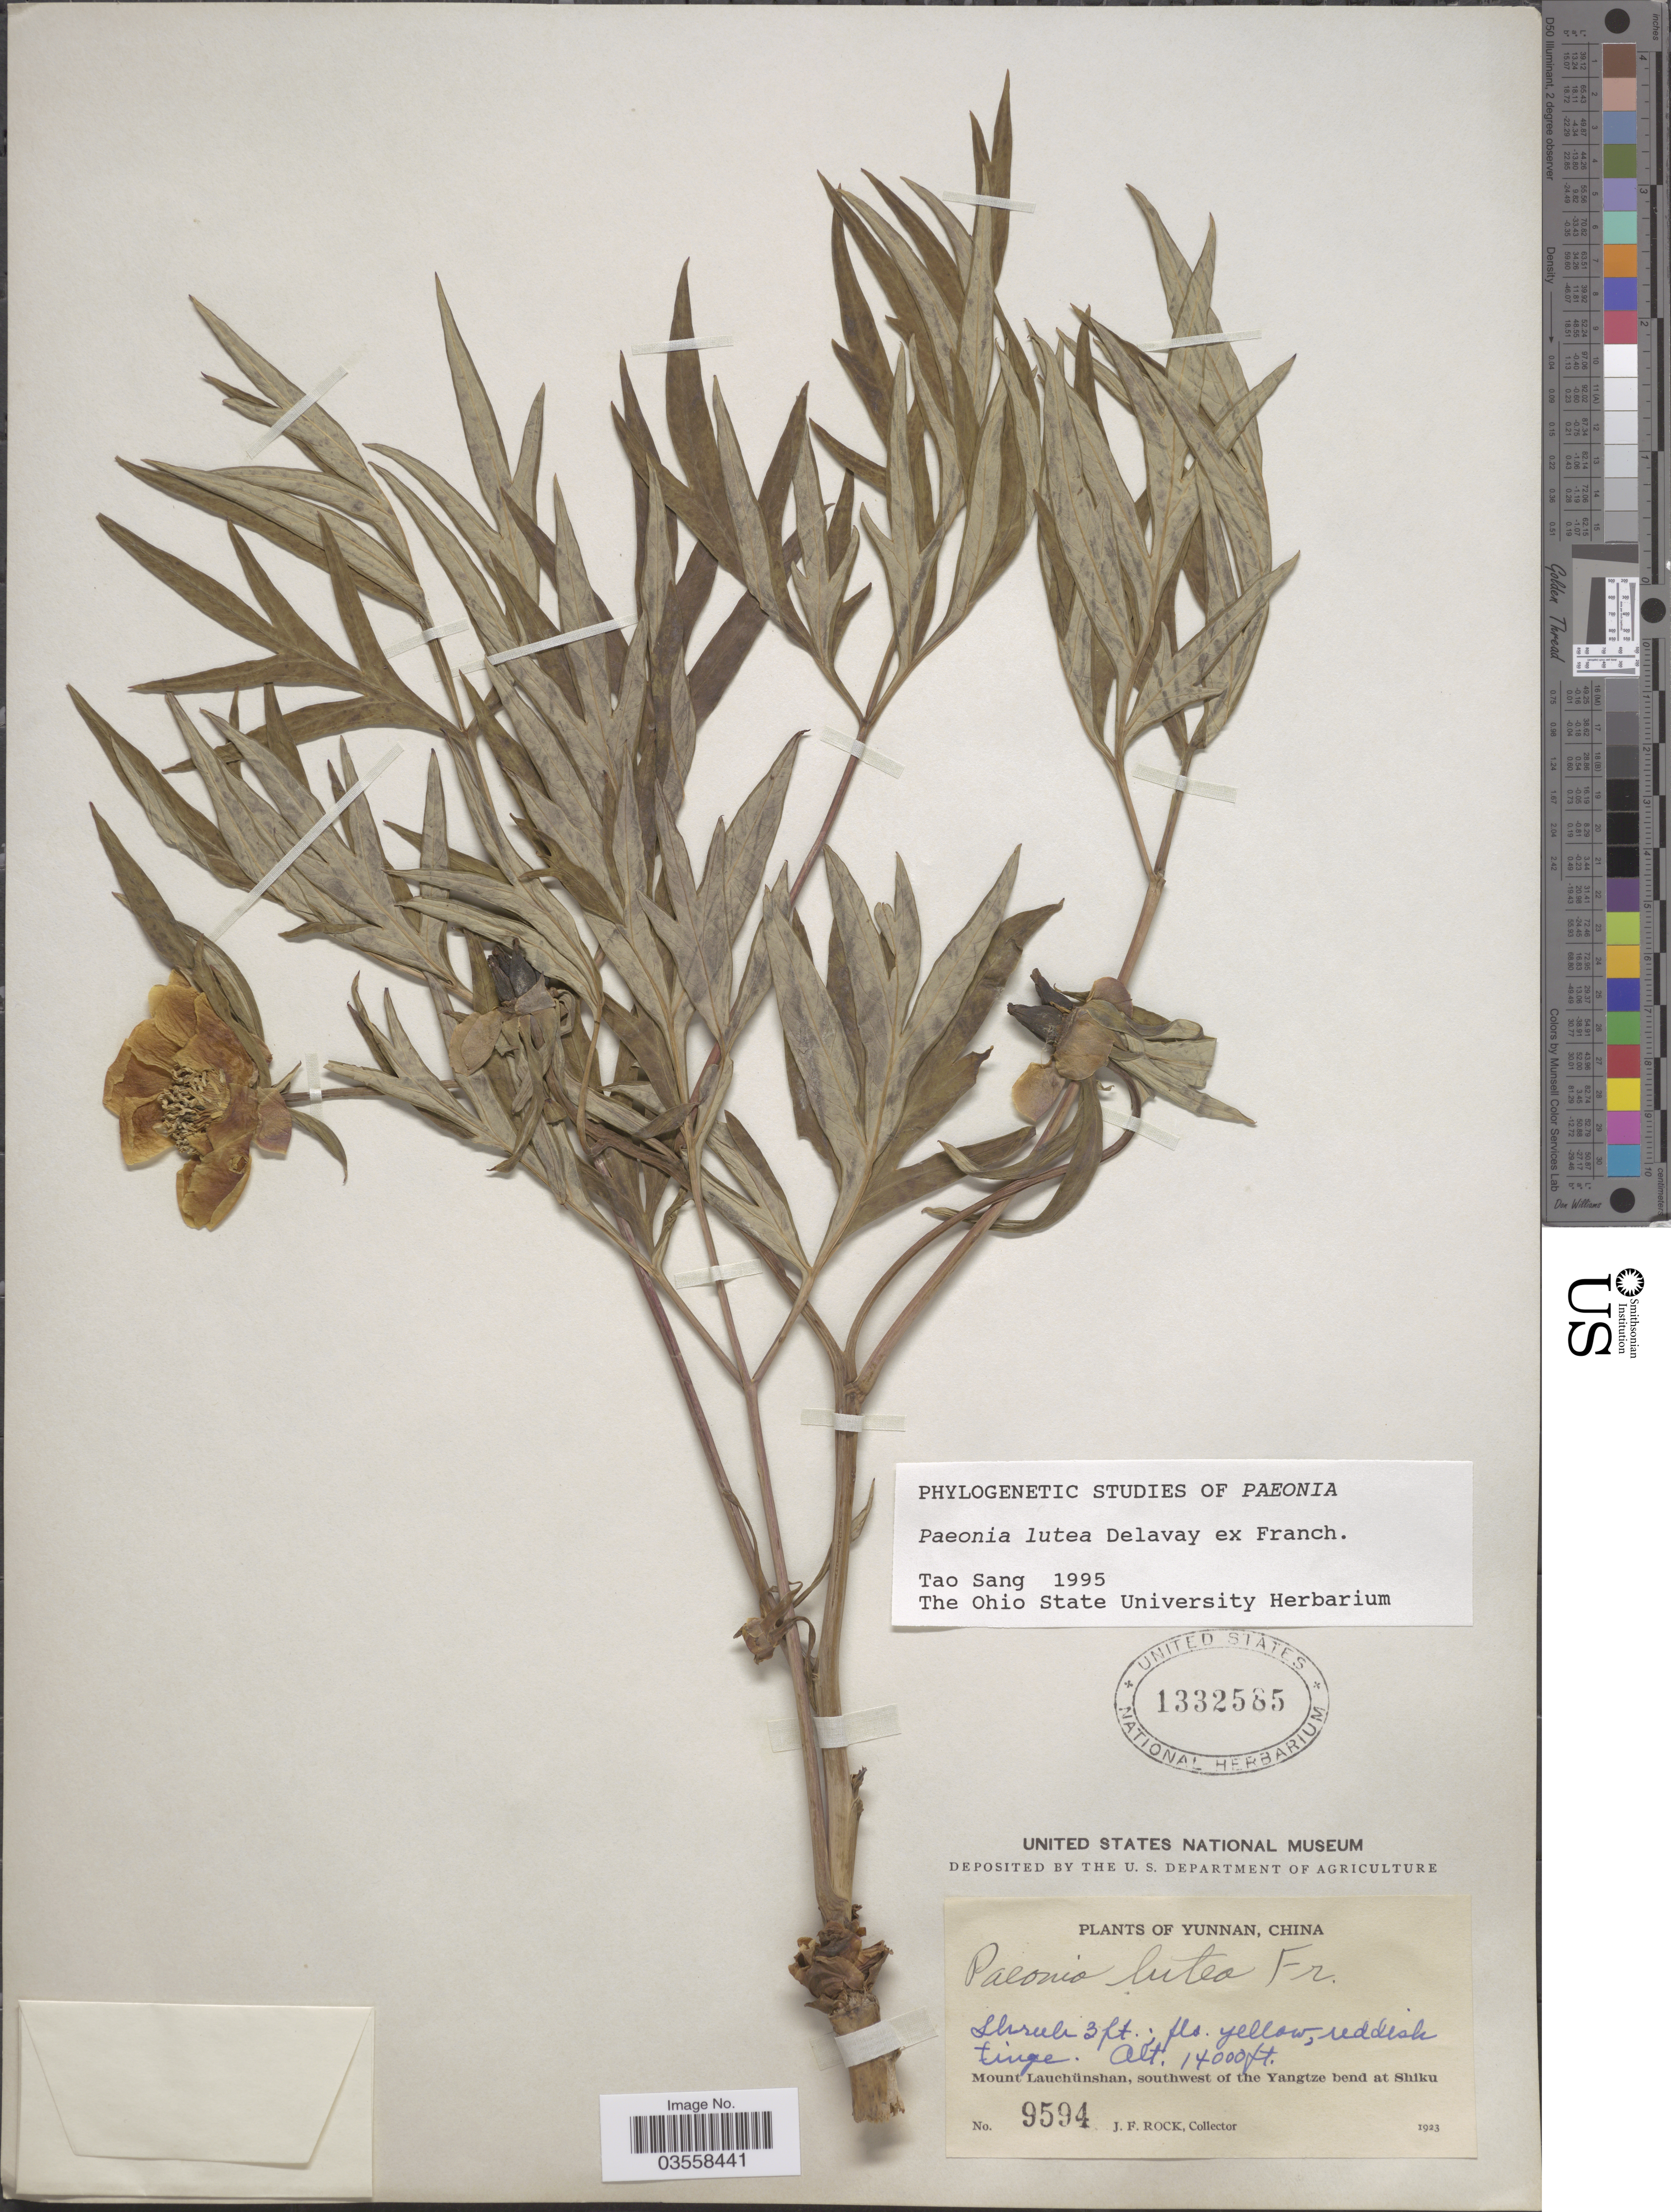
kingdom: Plantae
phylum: Tracheophyta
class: Magnoliopsida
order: Saxifragales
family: Paeoniaceae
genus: Paeonia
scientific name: Paeonia delavayi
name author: Franch.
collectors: J. Rock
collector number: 9594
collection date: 1923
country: China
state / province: Yunnan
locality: Mount Lauchünshan, southwest of the Yangtze bend at Shiku.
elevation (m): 4267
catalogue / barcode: US 1332585